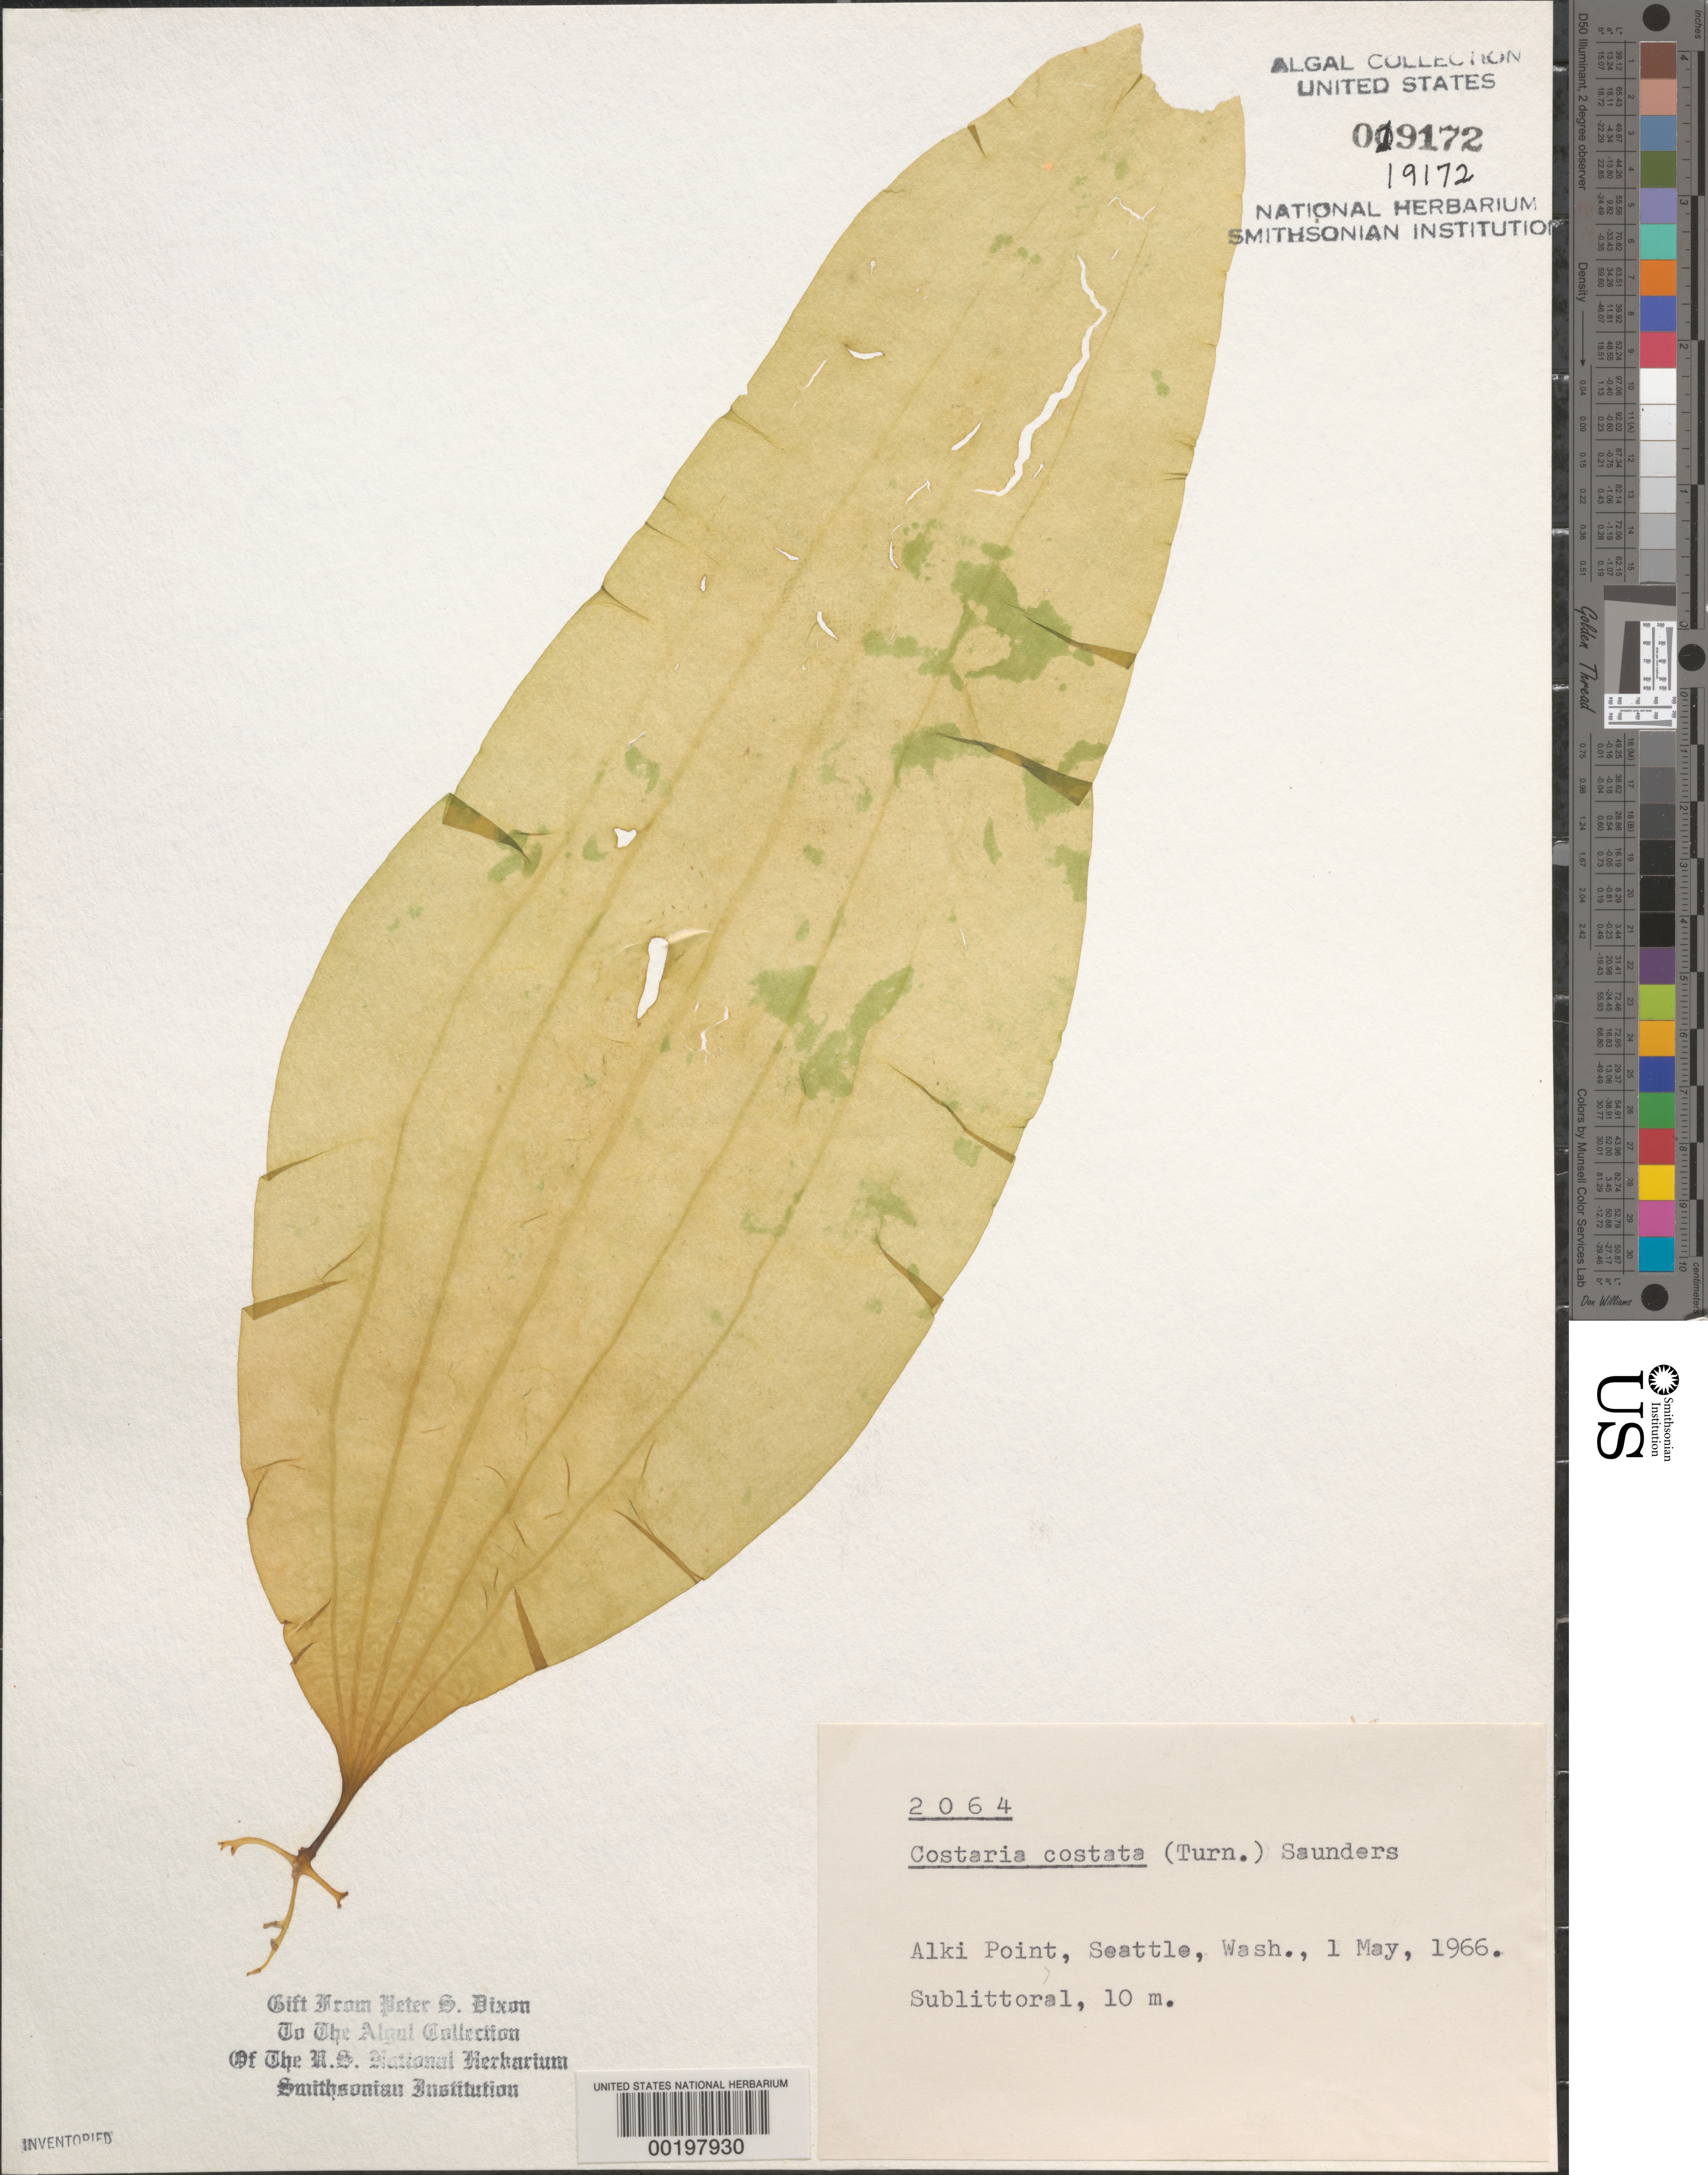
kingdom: Chromista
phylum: Ochrophyta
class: Phaeophyceae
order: Laminariales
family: Costariaceae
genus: Costaria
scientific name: Costaria costata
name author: (C. Agardh) D.A. Saunders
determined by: Dixon, P. S.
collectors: P. S. Dixon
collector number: PSD 2064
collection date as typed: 01 May 1966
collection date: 1966-05-01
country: United States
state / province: Washington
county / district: King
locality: Alki Point, Seattle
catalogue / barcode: US 19172